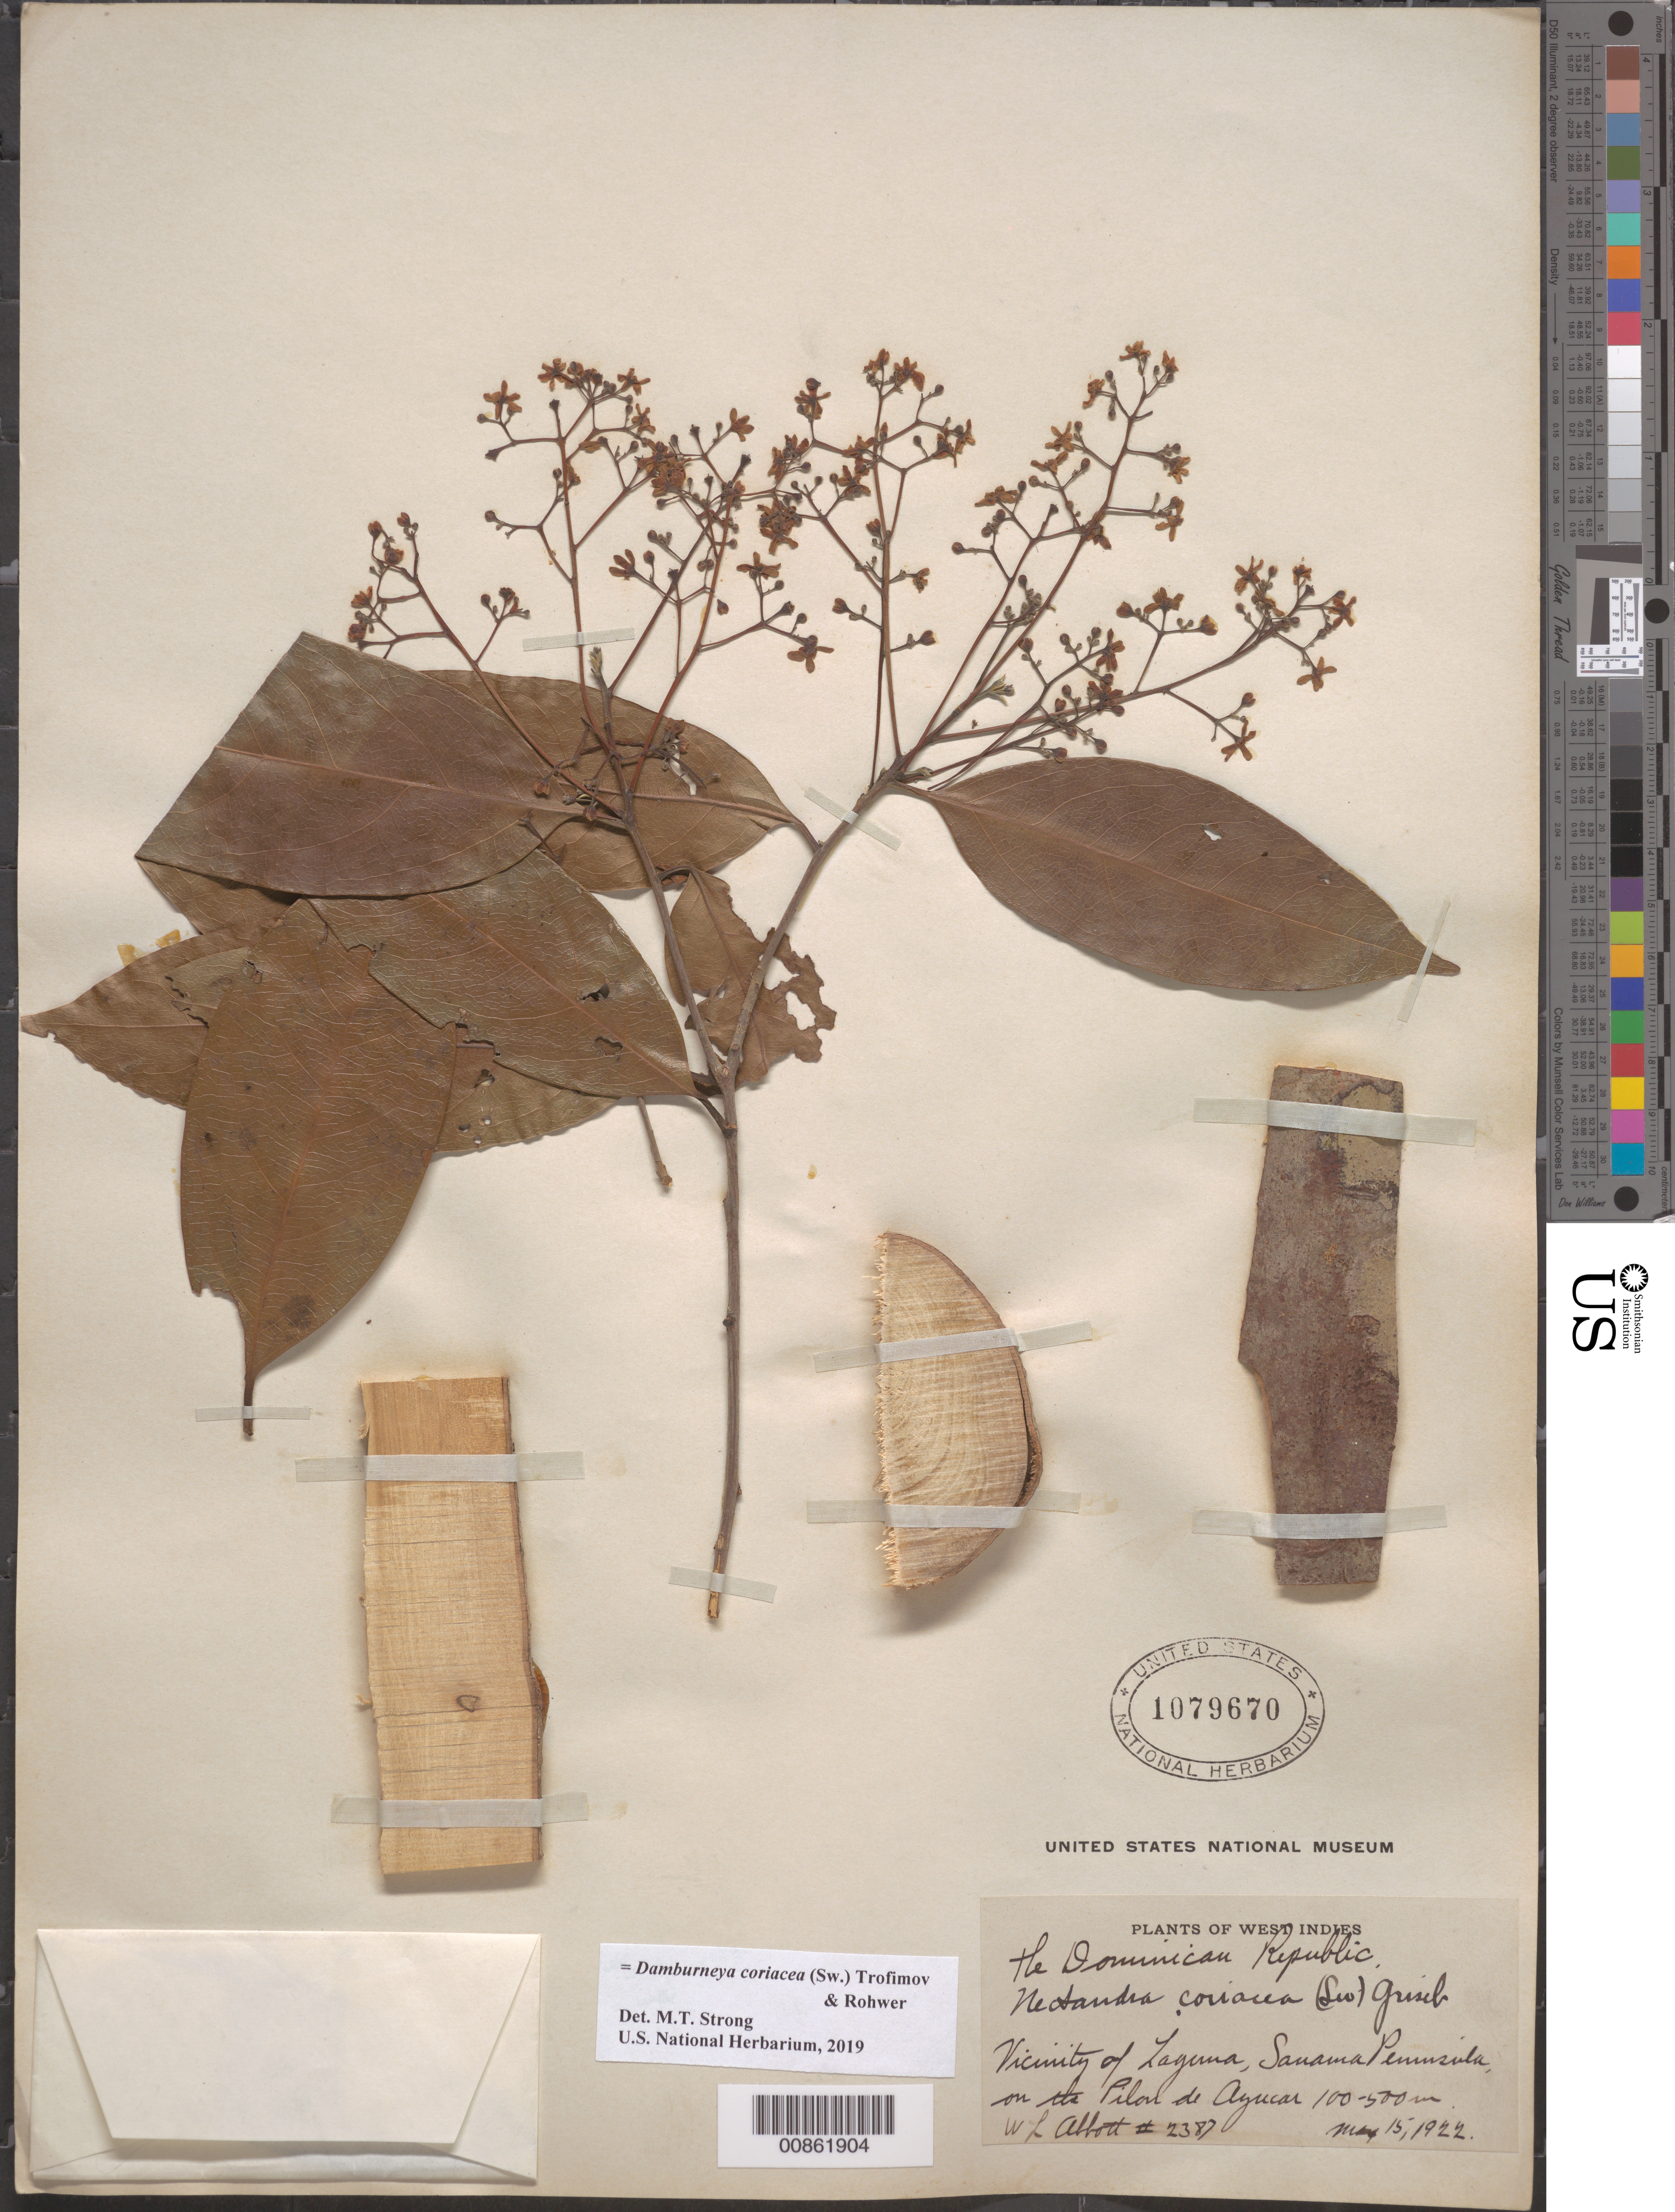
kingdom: Plantae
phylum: Tracheophyta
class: Magnoliopsida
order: Laurales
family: Lauraceae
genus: Damburneya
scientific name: Damburneya coriacea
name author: (Sw.) Trofimov & Rohwer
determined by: Strong, M. T., (US), Smithsonian Institution - National Museum of Natural History (UNITED STATES)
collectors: W. L. Abbott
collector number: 2387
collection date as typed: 15 May 1922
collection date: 1922-05-15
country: Dominican Republic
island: Hispaniola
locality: Vicinity of Laguna, Samaná Peninsula, on the Pilón de Azúcar.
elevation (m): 100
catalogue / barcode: US 1079670